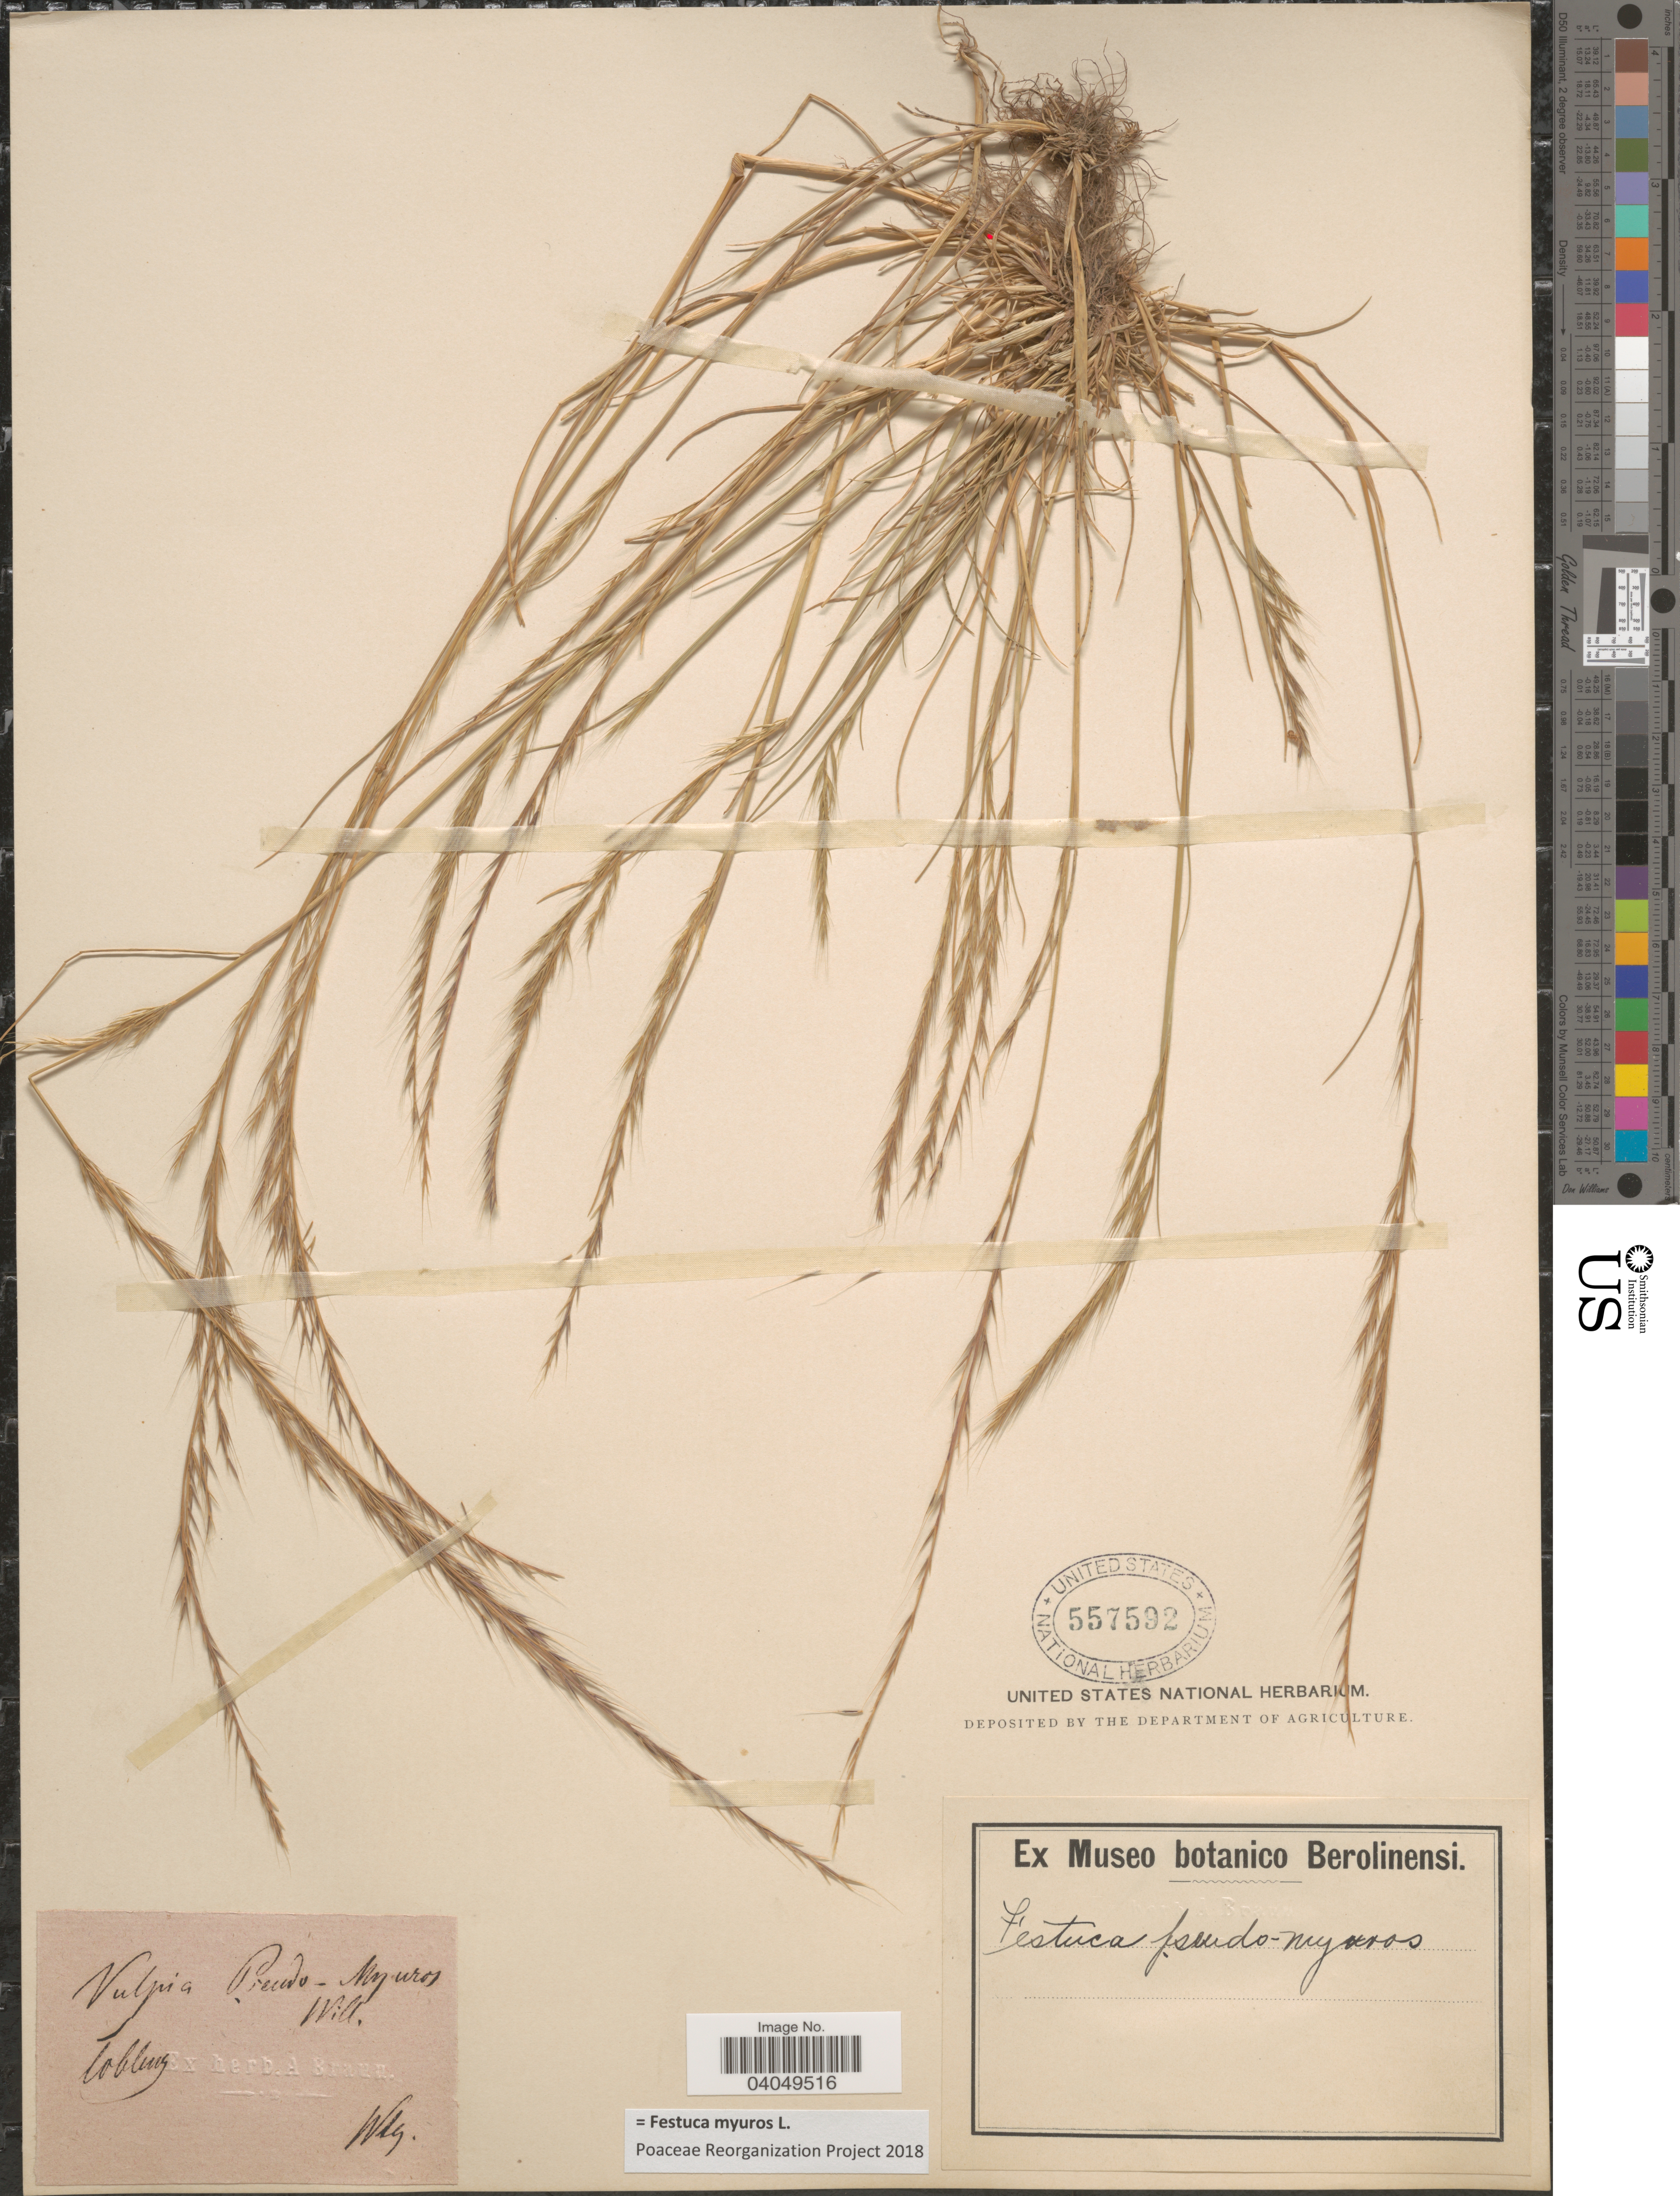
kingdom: Plantae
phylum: Tracheophyta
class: Liliopsida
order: Poales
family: Poaceae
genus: Festuca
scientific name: Festuca myuros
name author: L.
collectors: ex Museo Botanico Berolinensi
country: Germany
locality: Coblenz.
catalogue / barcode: US 557592